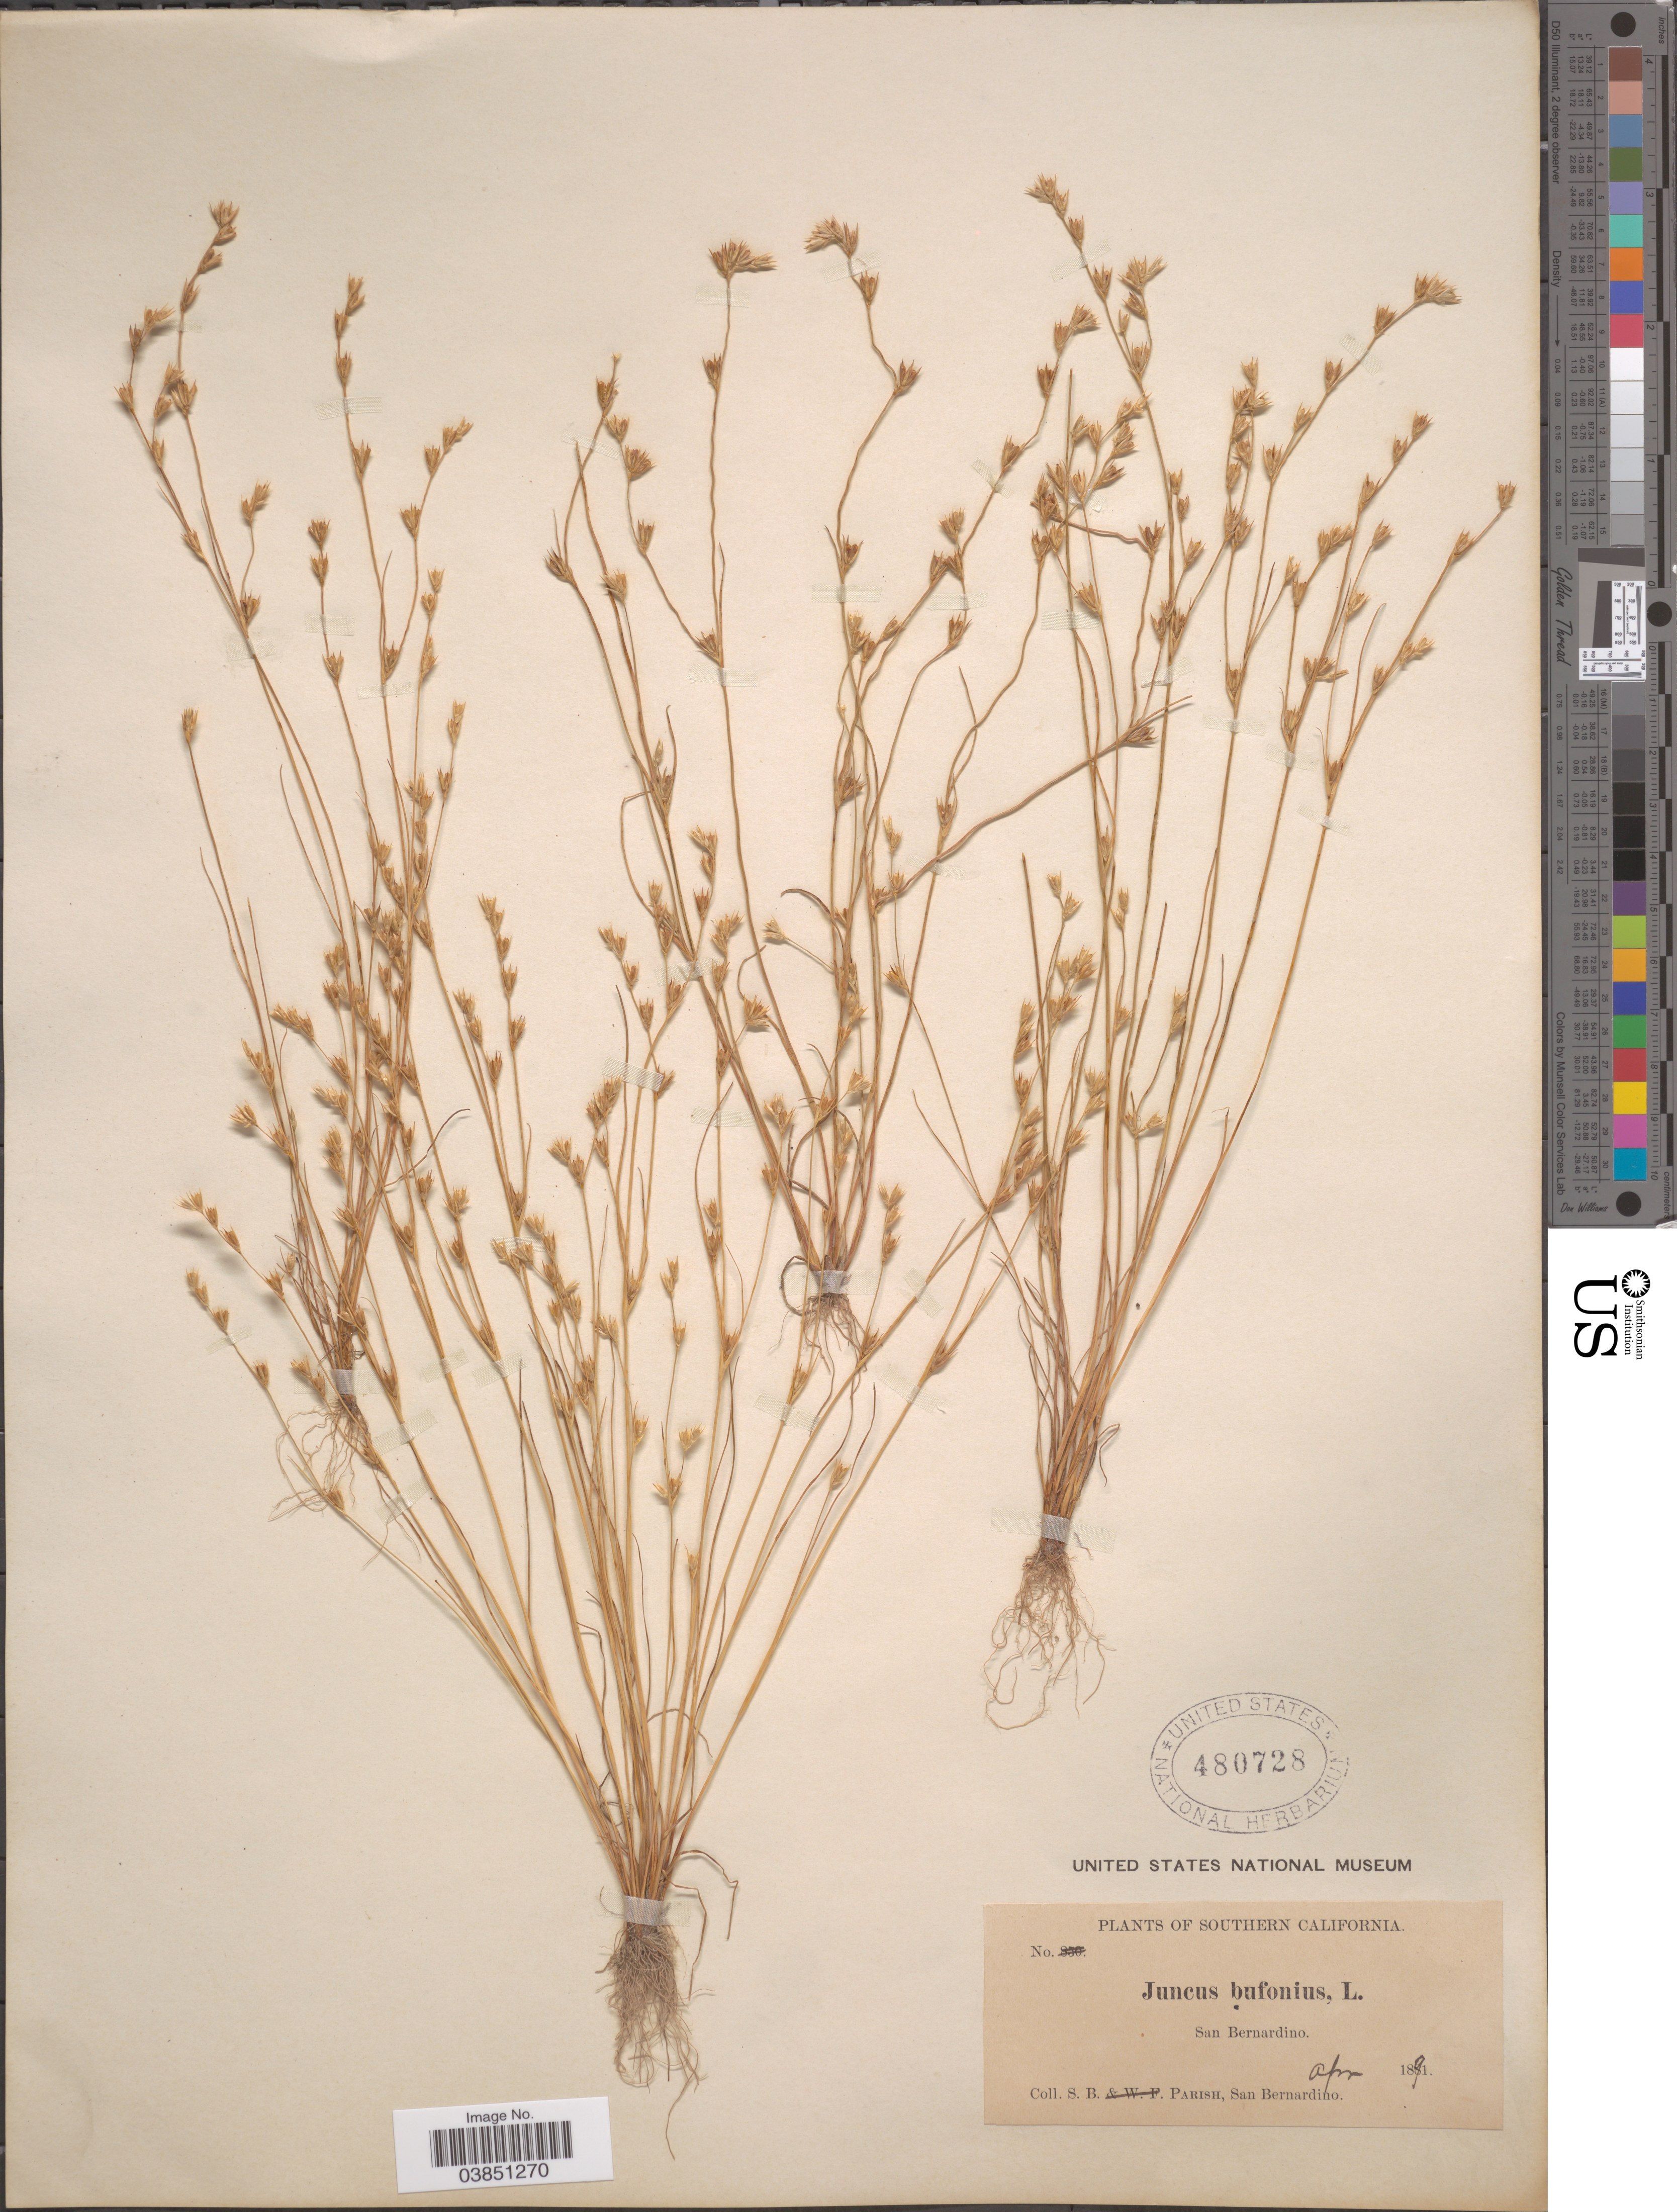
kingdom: Plantae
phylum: Tracheophyta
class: Liliopsida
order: Poales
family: Juncaceae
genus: Juncus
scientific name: Juncus bufonius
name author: L.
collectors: S. B. Parish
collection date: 1891-04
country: United States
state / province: California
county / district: San Bernardino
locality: Southern California. San Bernardino.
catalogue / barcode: US 480728